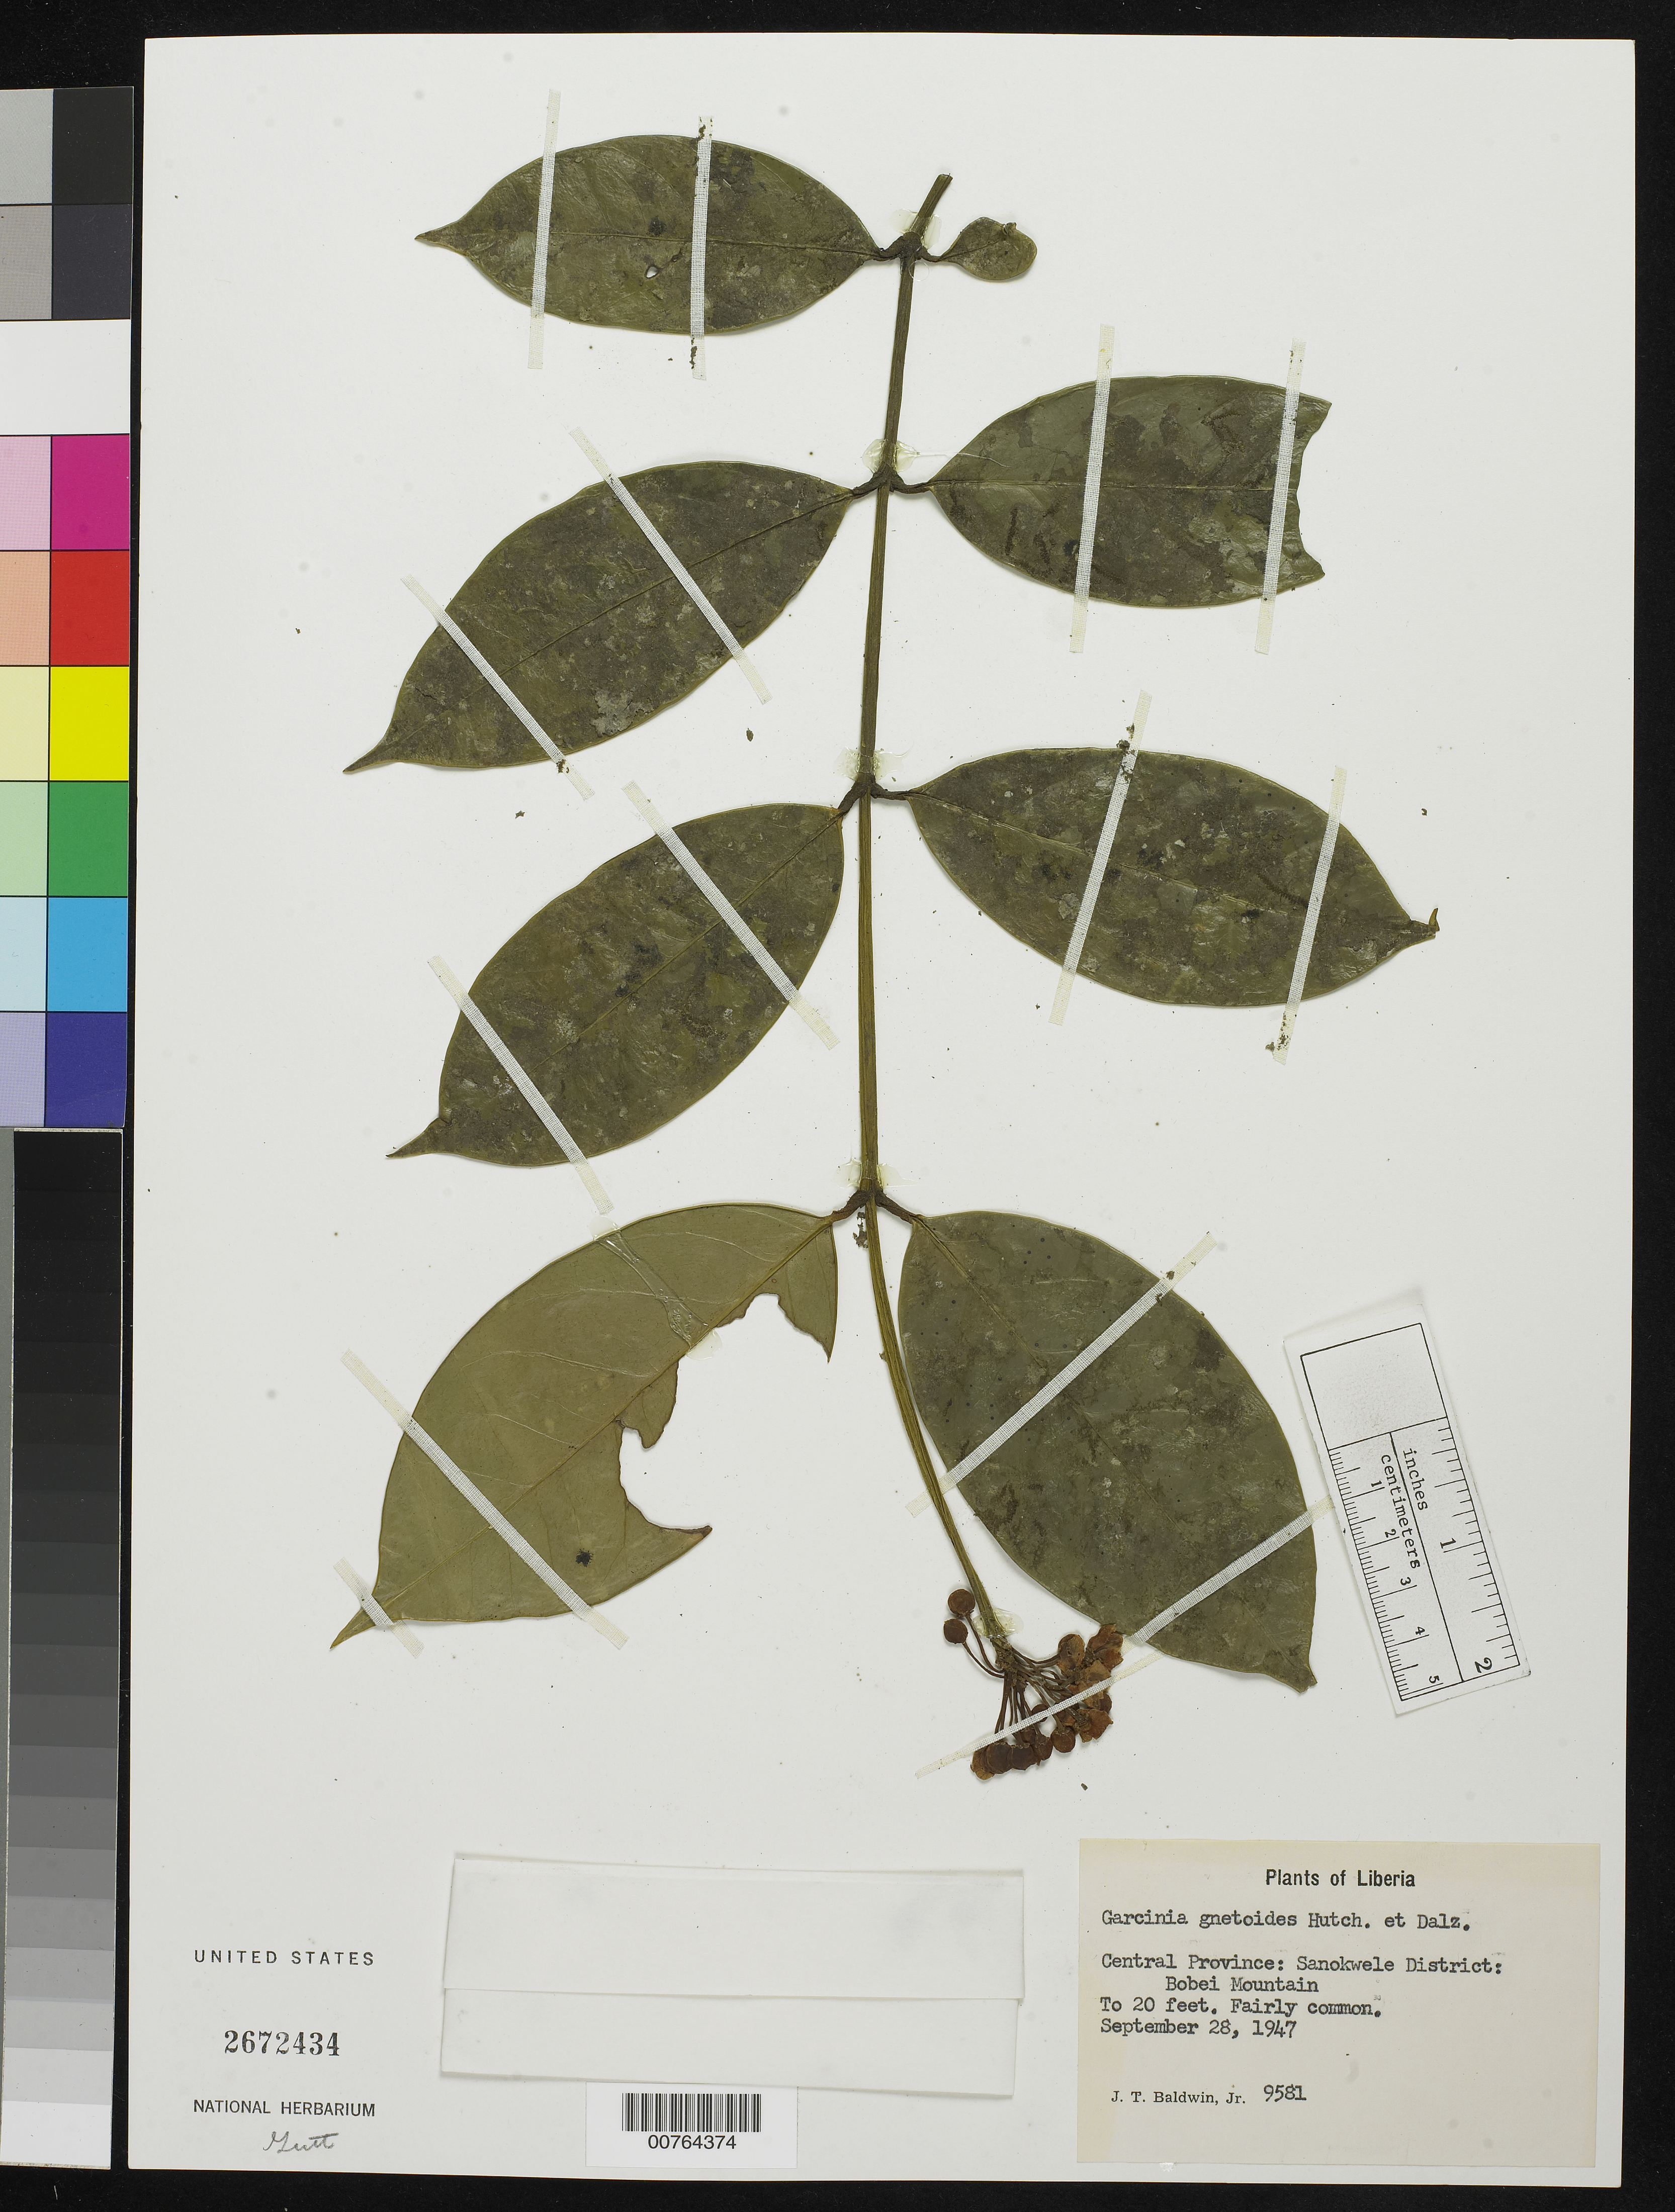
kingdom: Plantae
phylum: Tracheophyta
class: Magnoliopsida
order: Malpighiales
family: Clusiaceae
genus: Garcinia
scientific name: Garcinia gnetoides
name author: Hutch. & Dalziel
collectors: J. T. Baldwin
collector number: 9581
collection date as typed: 28 Sep 1947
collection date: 1947-09-28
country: Liberia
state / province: Nimba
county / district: Sanokwele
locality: Bobei Mountain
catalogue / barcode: US 2672434